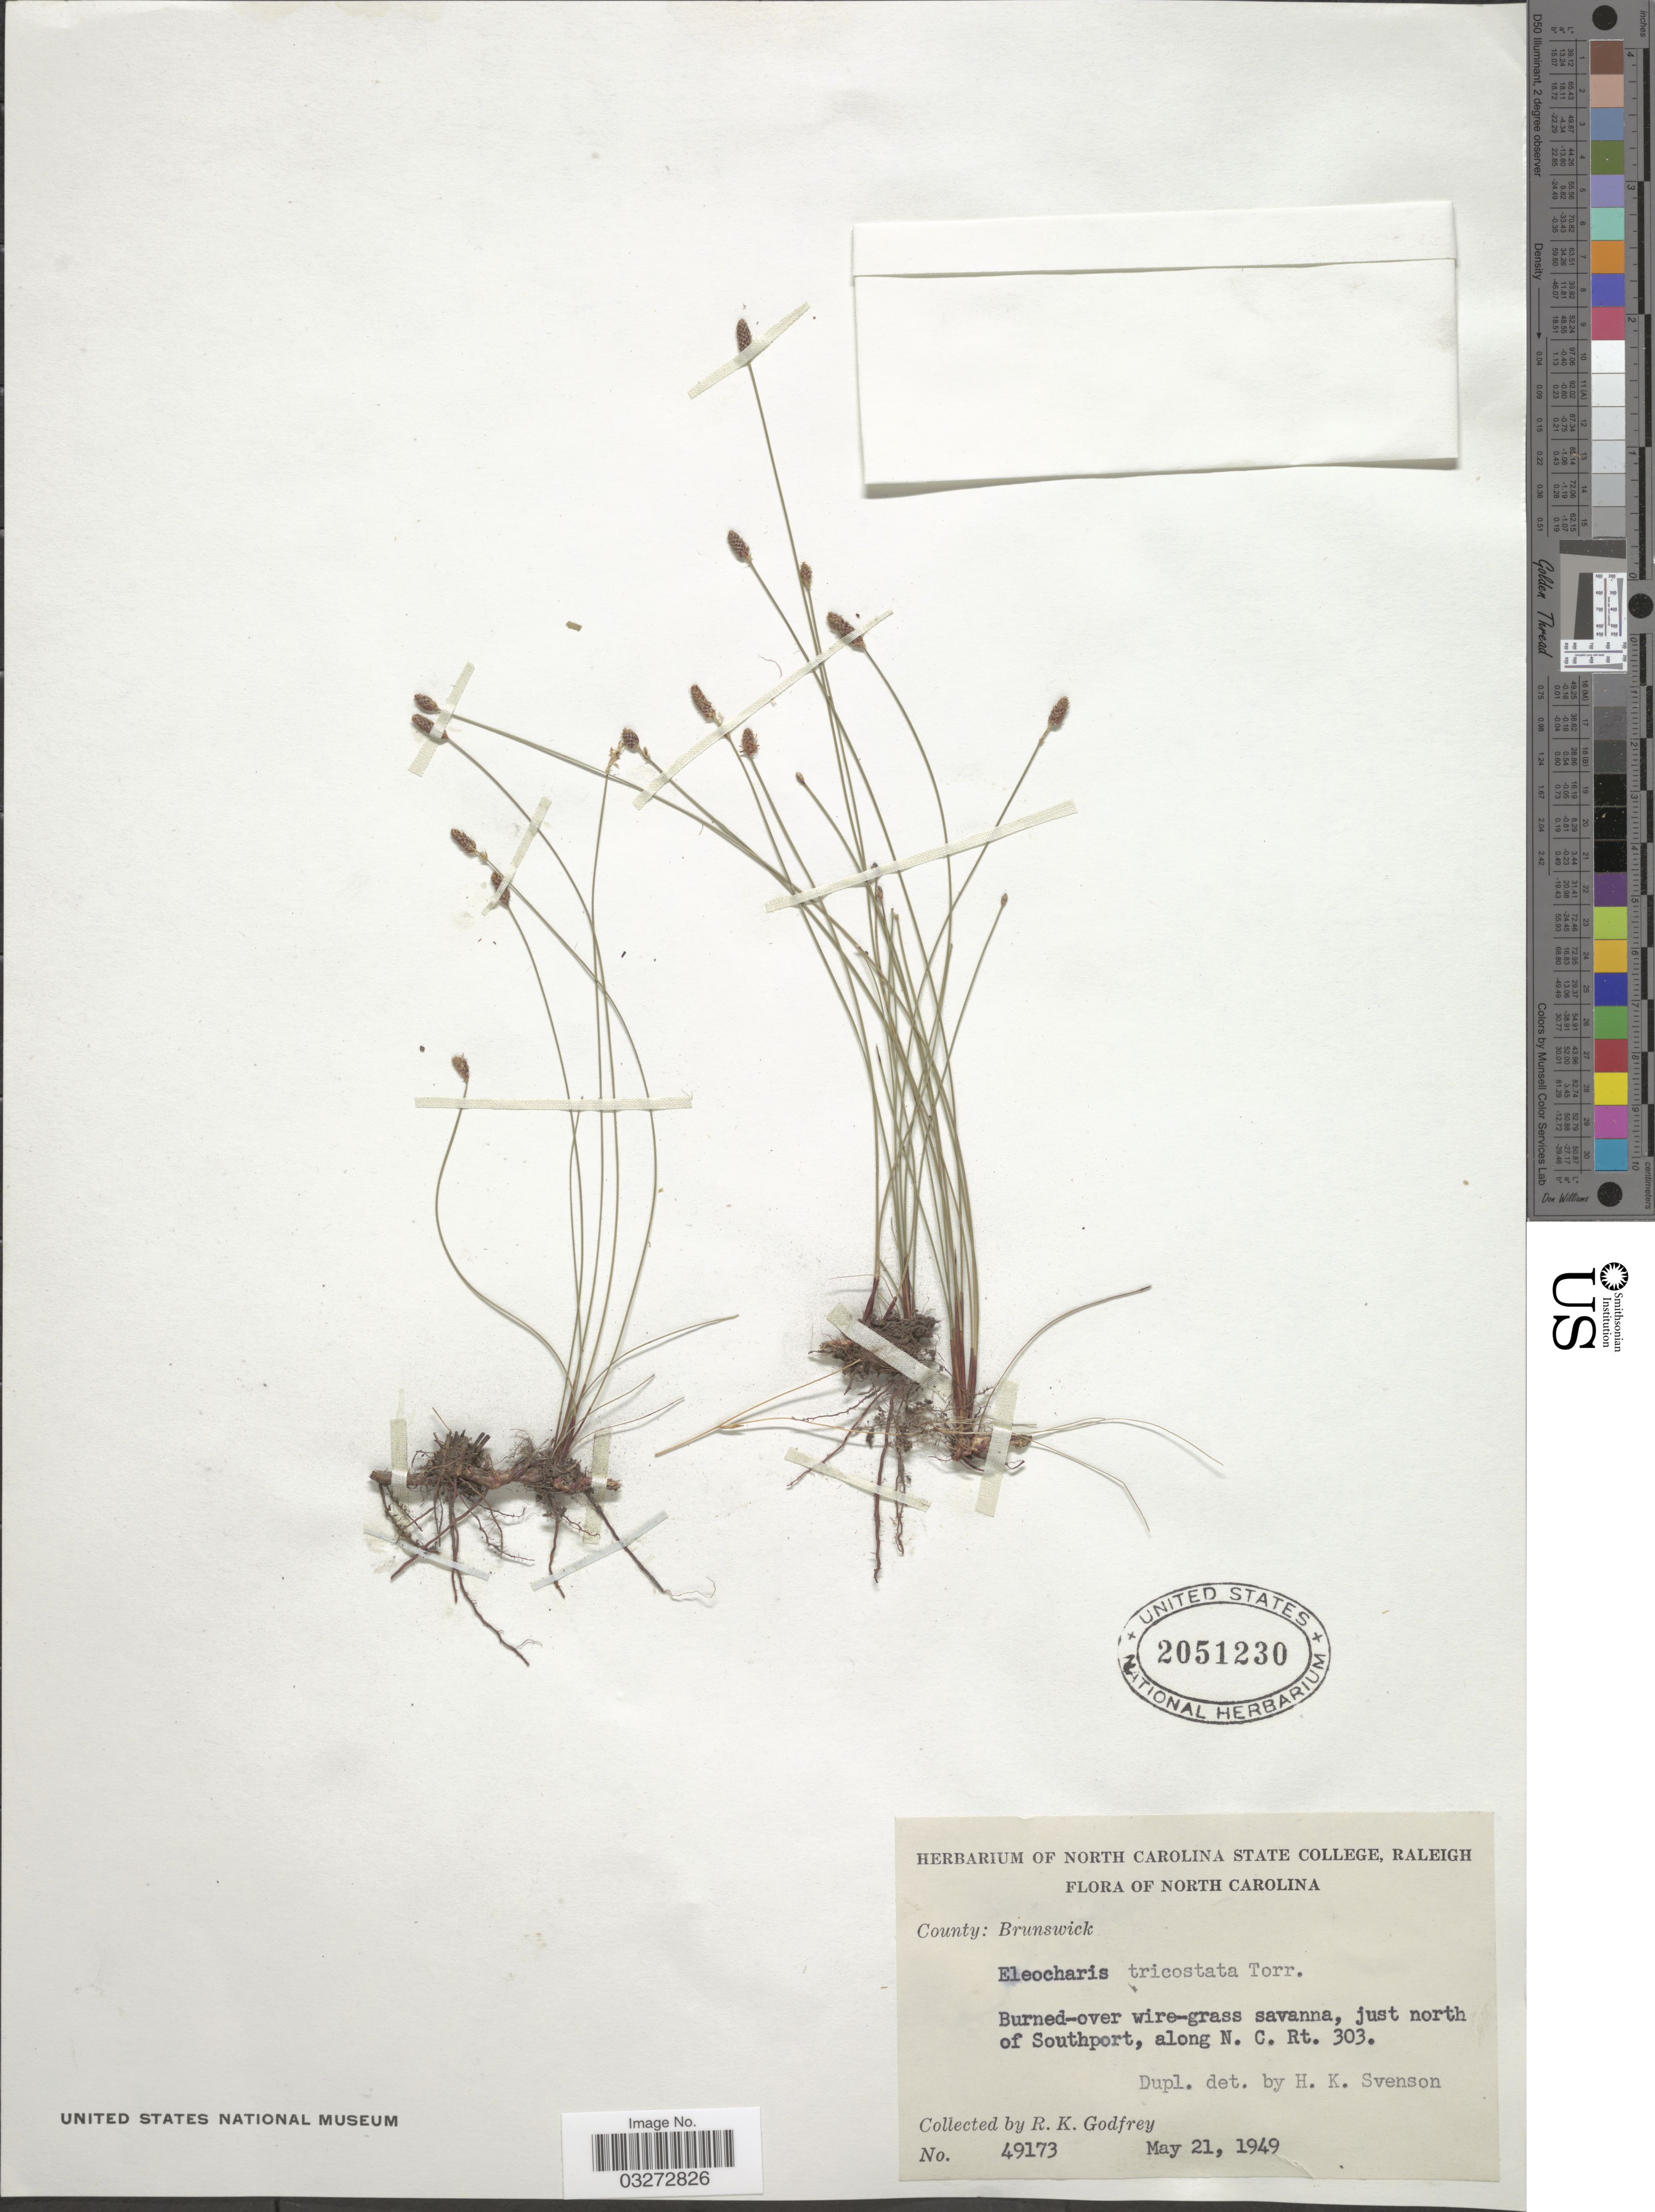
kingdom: Plantae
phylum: Tracheophyta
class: Liliopsida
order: Poales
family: Cyperaceae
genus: Eleocharis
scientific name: Eleocharis tricostata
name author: Torr.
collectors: R. K. Godfrey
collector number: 49173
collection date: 1949-05-21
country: United States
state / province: North Carolina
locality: Just north of Southport, along N.C. Rt. 303.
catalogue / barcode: US 2051230